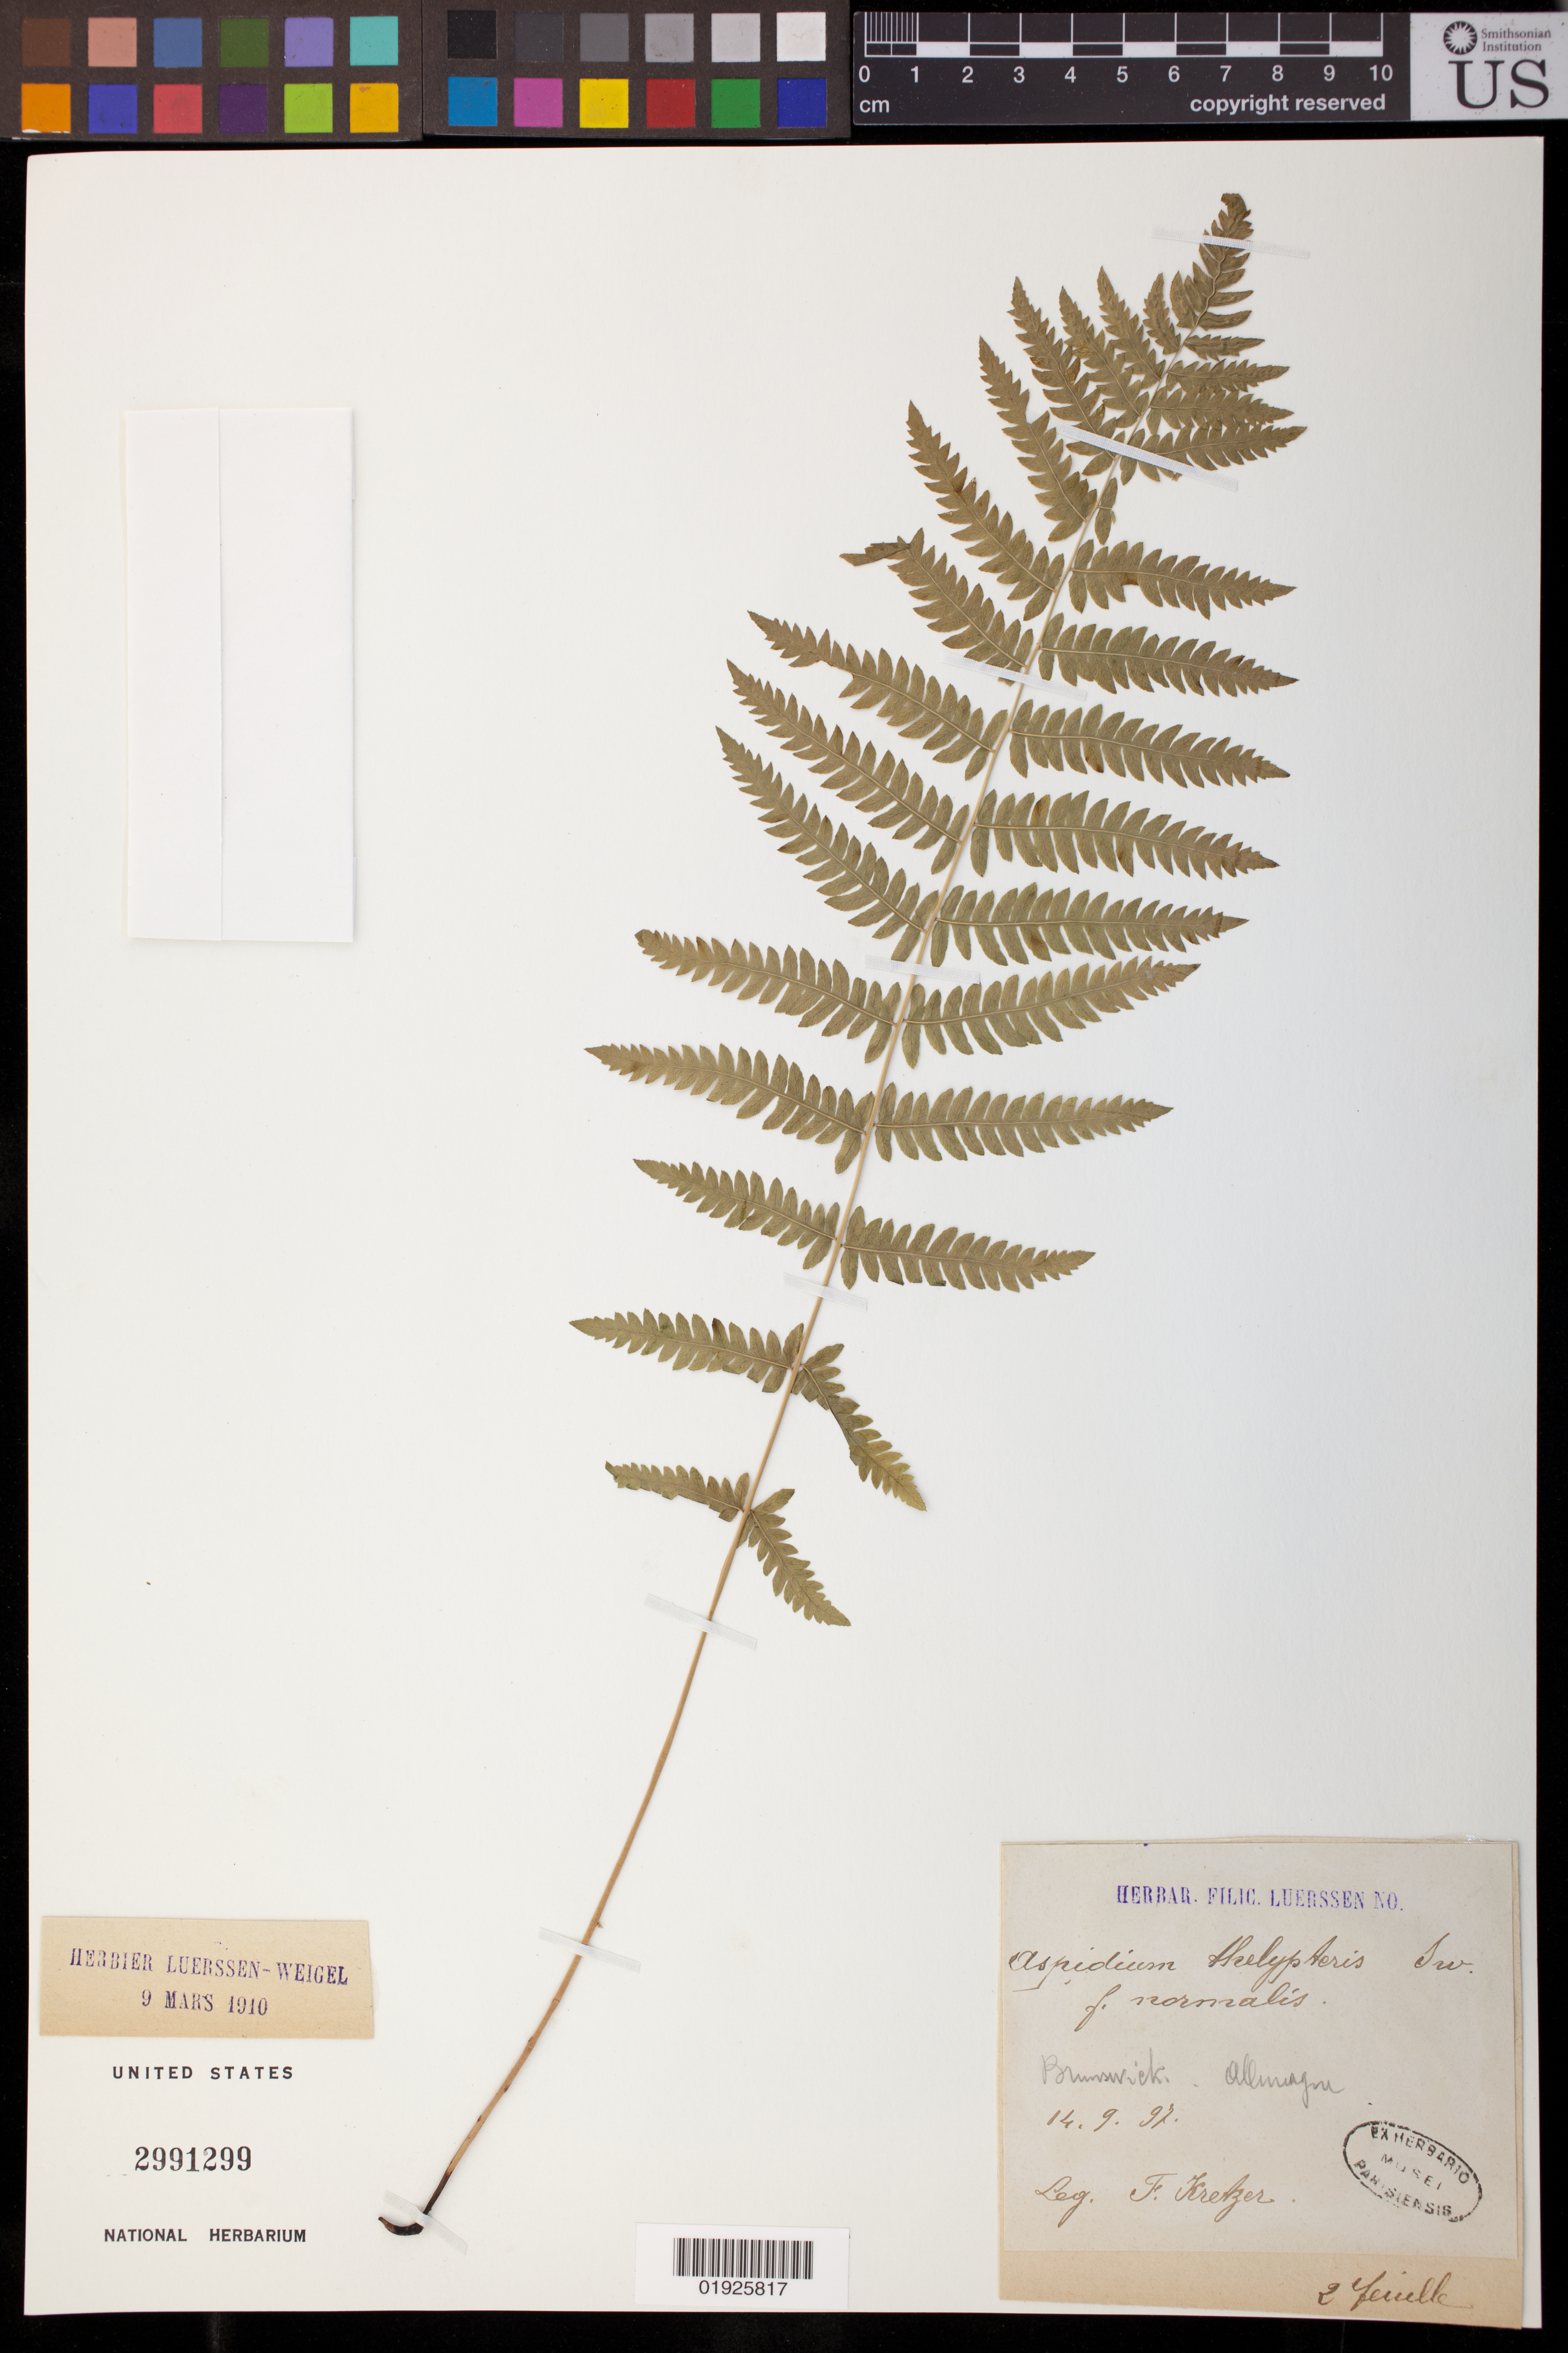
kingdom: Plantae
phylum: Tracheophyta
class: Polypodiopsida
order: Polypodiales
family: Thelypteridaceae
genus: Thelypteris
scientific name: Thelypteris palustris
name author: (Salisb.) Schott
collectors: F. Krelzer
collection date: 1897-09-14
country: Germany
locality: Brunswick. Allemagne.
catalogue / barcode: US 2991299